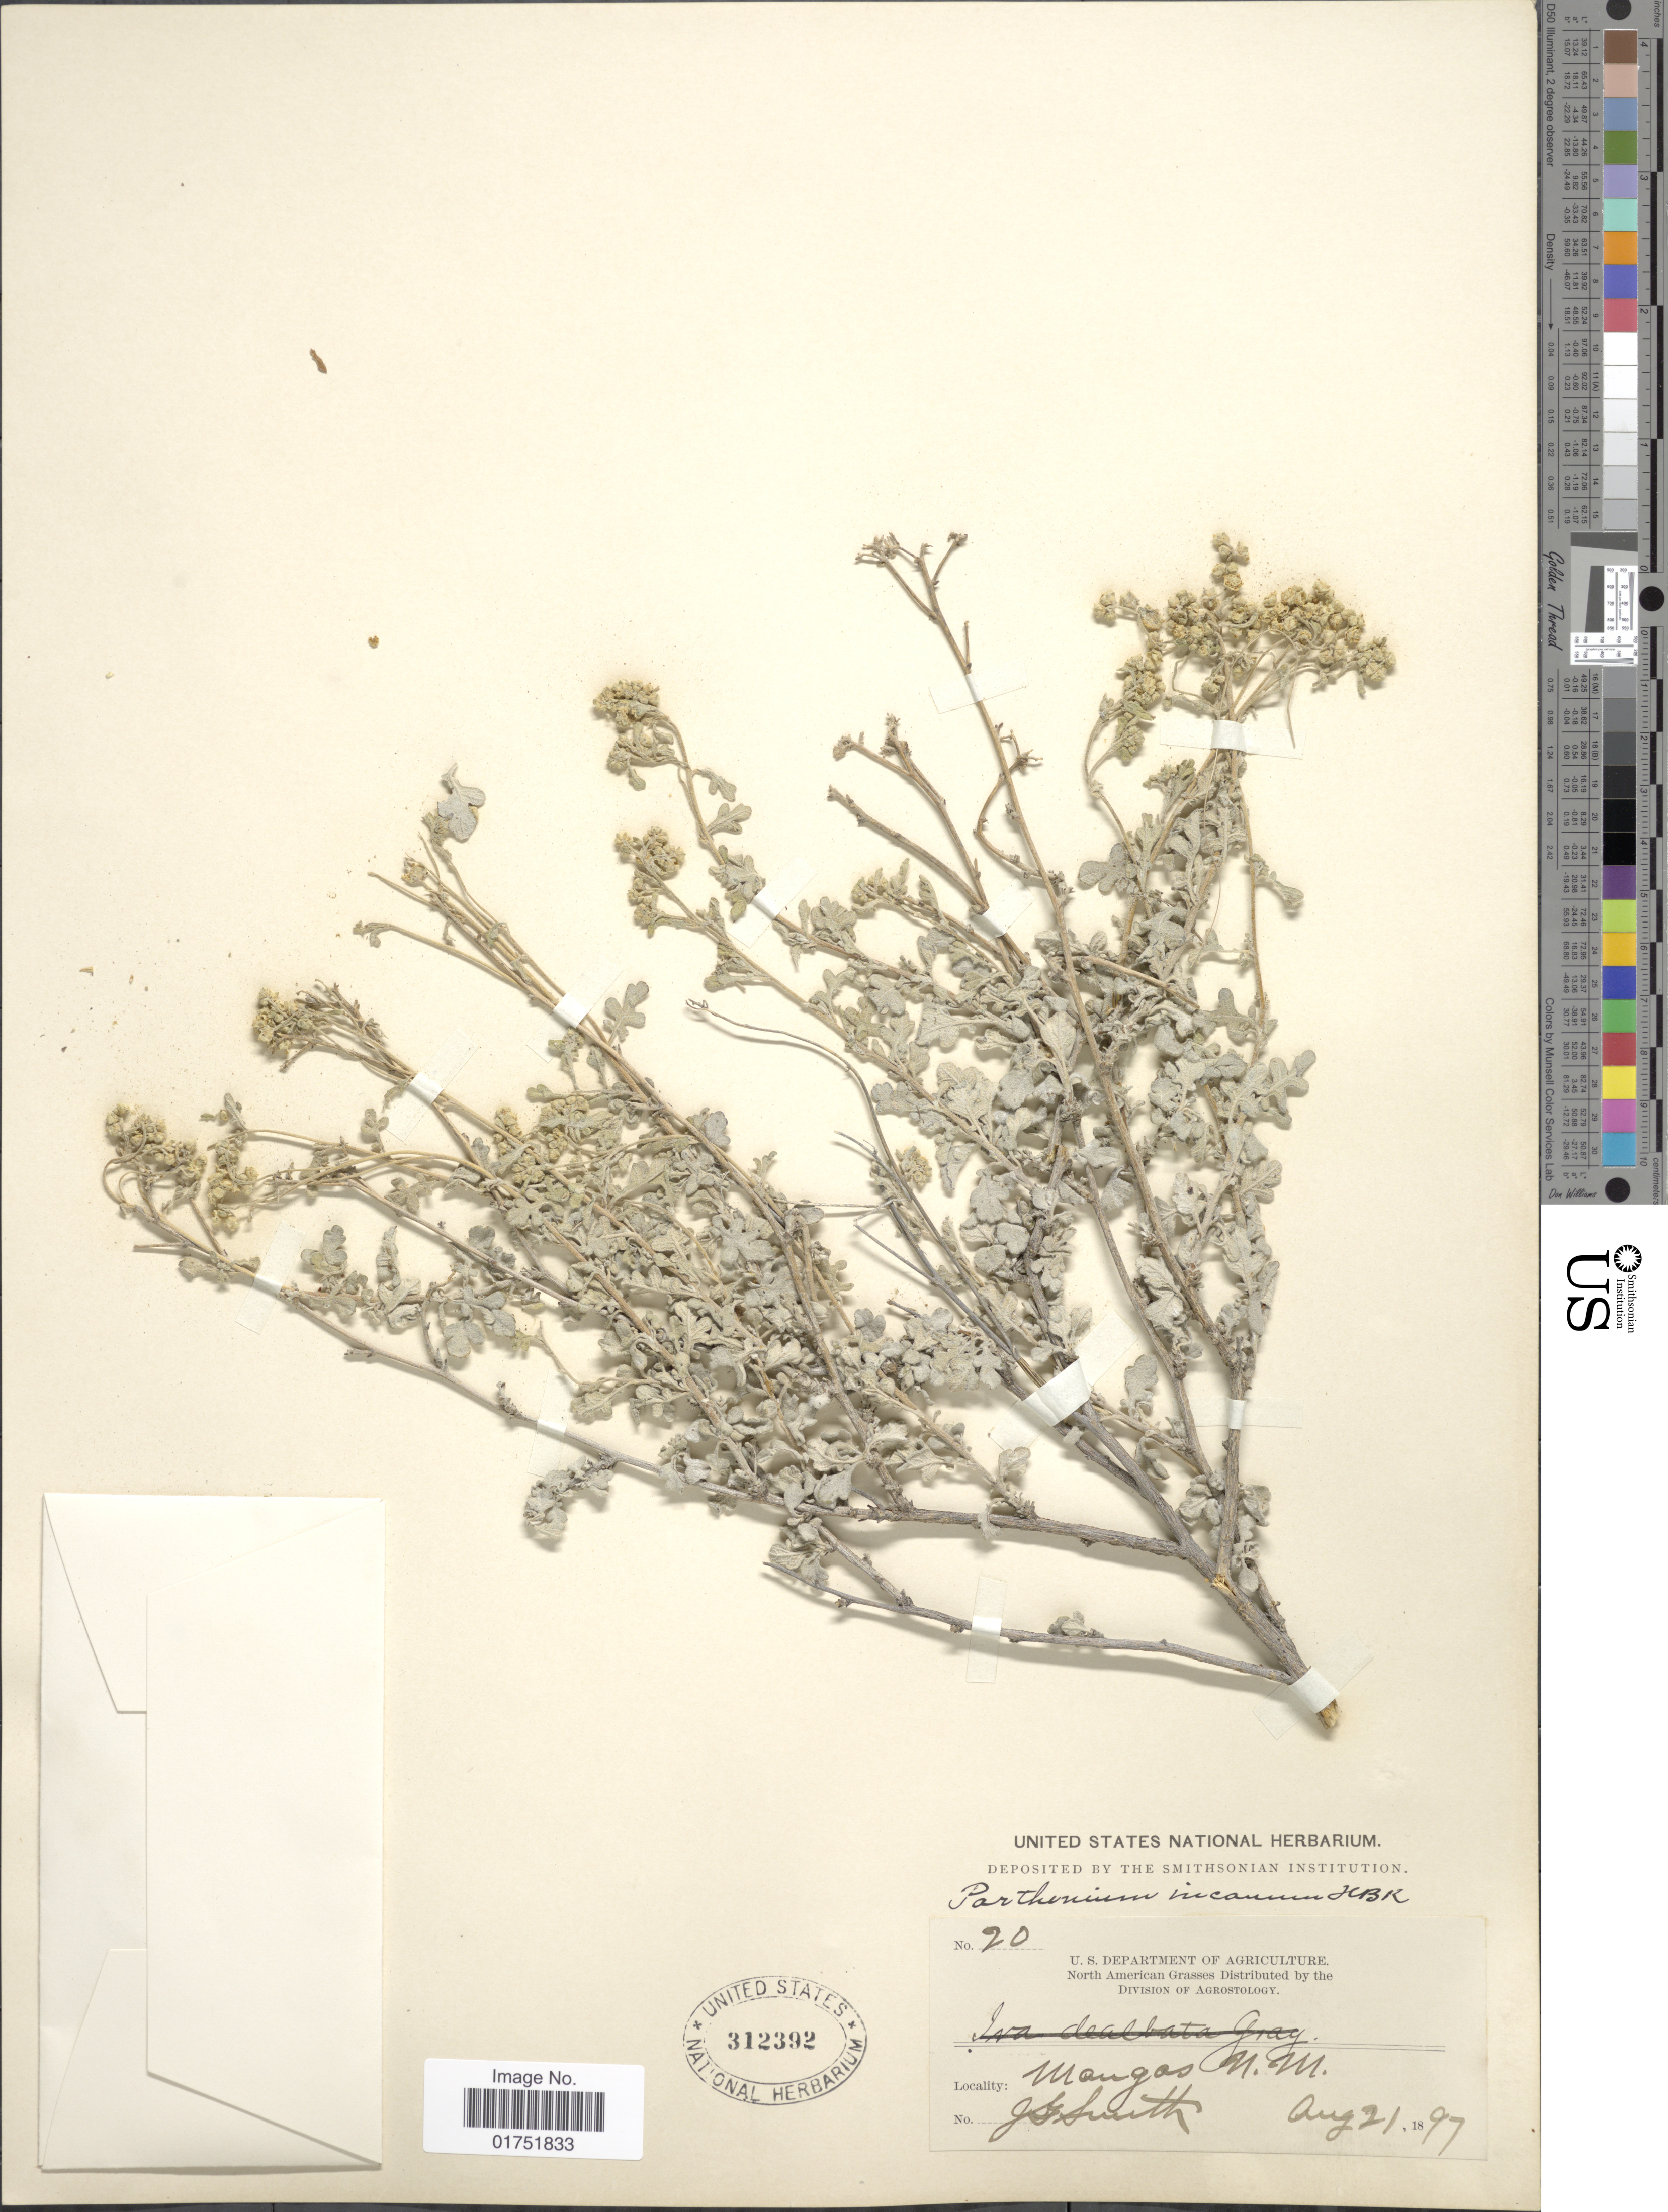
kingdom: Plantae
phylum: Tracheophyta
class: Magnoliopsida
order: Asterales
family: Asteraceae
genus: Parthenium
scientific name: Parthenium incanum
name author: Kunth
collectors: J. G. Smith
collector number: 20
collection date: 1897-08-21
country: United States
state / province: New Mexico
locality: Mangas, N. M.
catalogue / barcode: US 312392